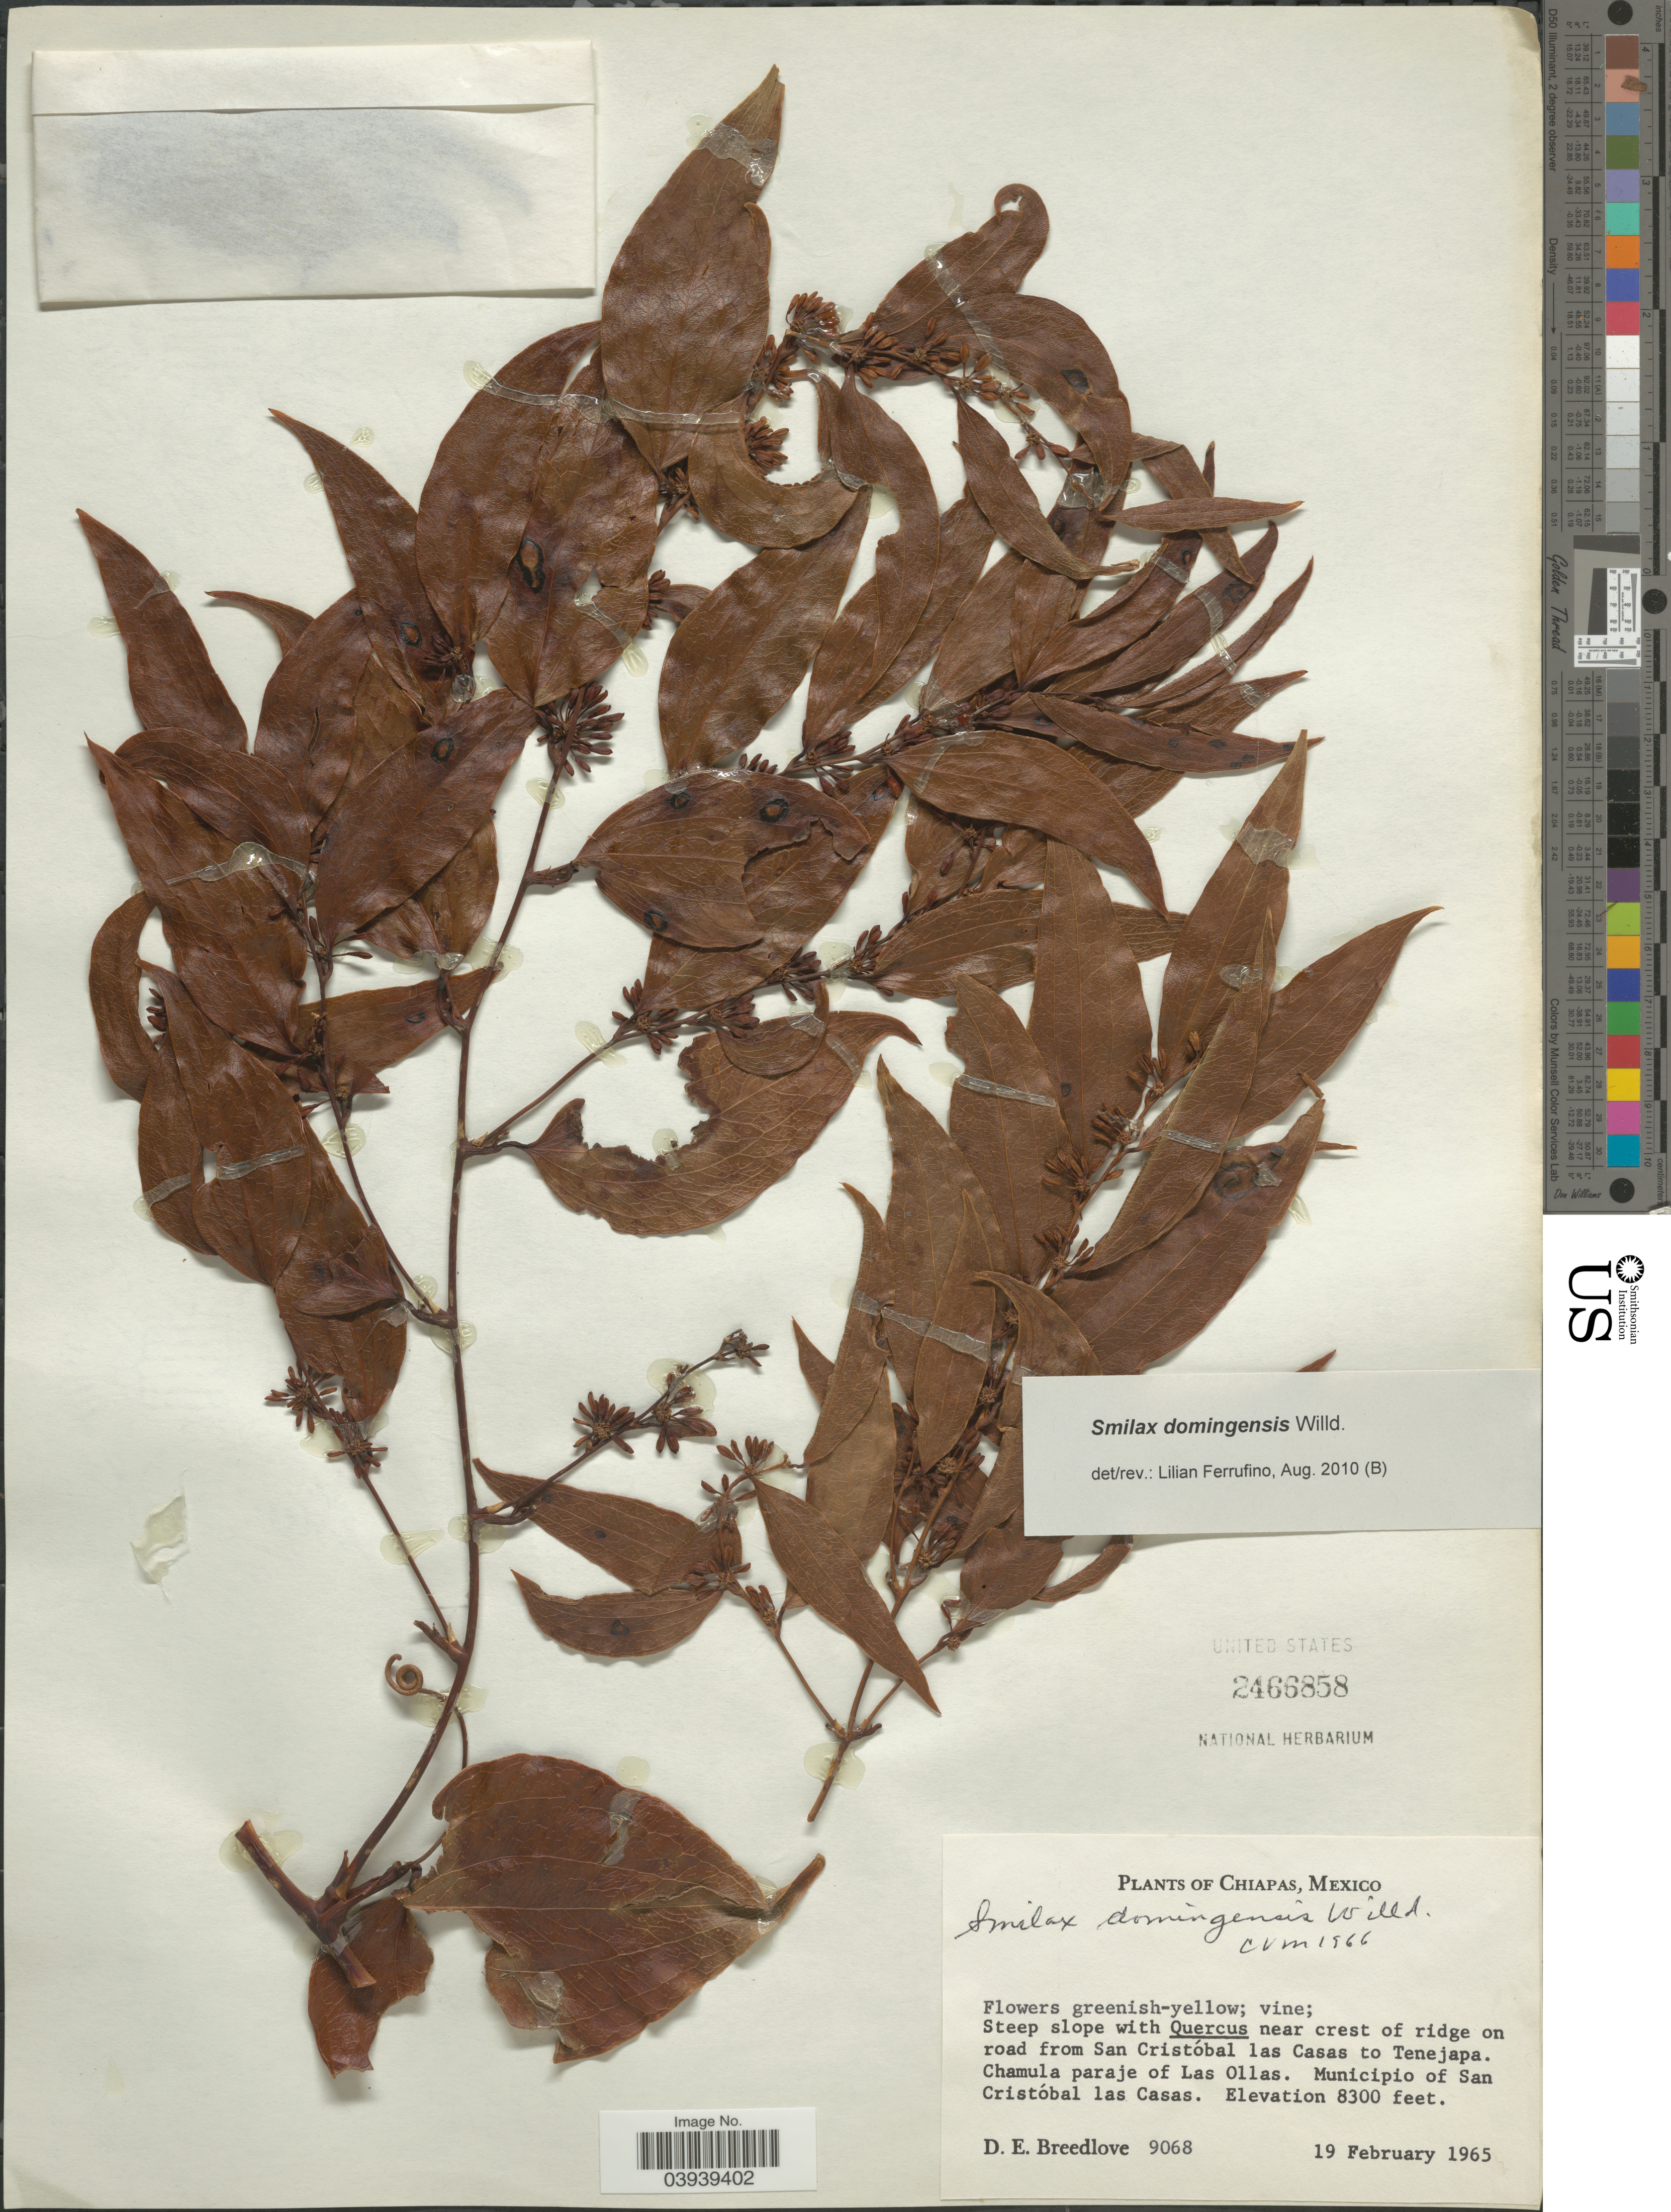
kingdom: Plantae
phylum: Tracheophyta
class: Liliopsida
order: Liliales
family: Smilacaceae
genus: Smilax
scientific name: Smilax domingensis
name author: Willd.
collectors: D. E. Breedlove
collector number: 9068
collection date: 1965-02-19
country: Mexico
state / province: Chiapas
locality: Near crest of ridge on roaf from San Cristóbal las Casas to Tenejapa Chamula paraje of Las Ollas. Municipio of Cristóbal las Casas.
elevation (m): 2530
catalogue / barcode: US 2466858